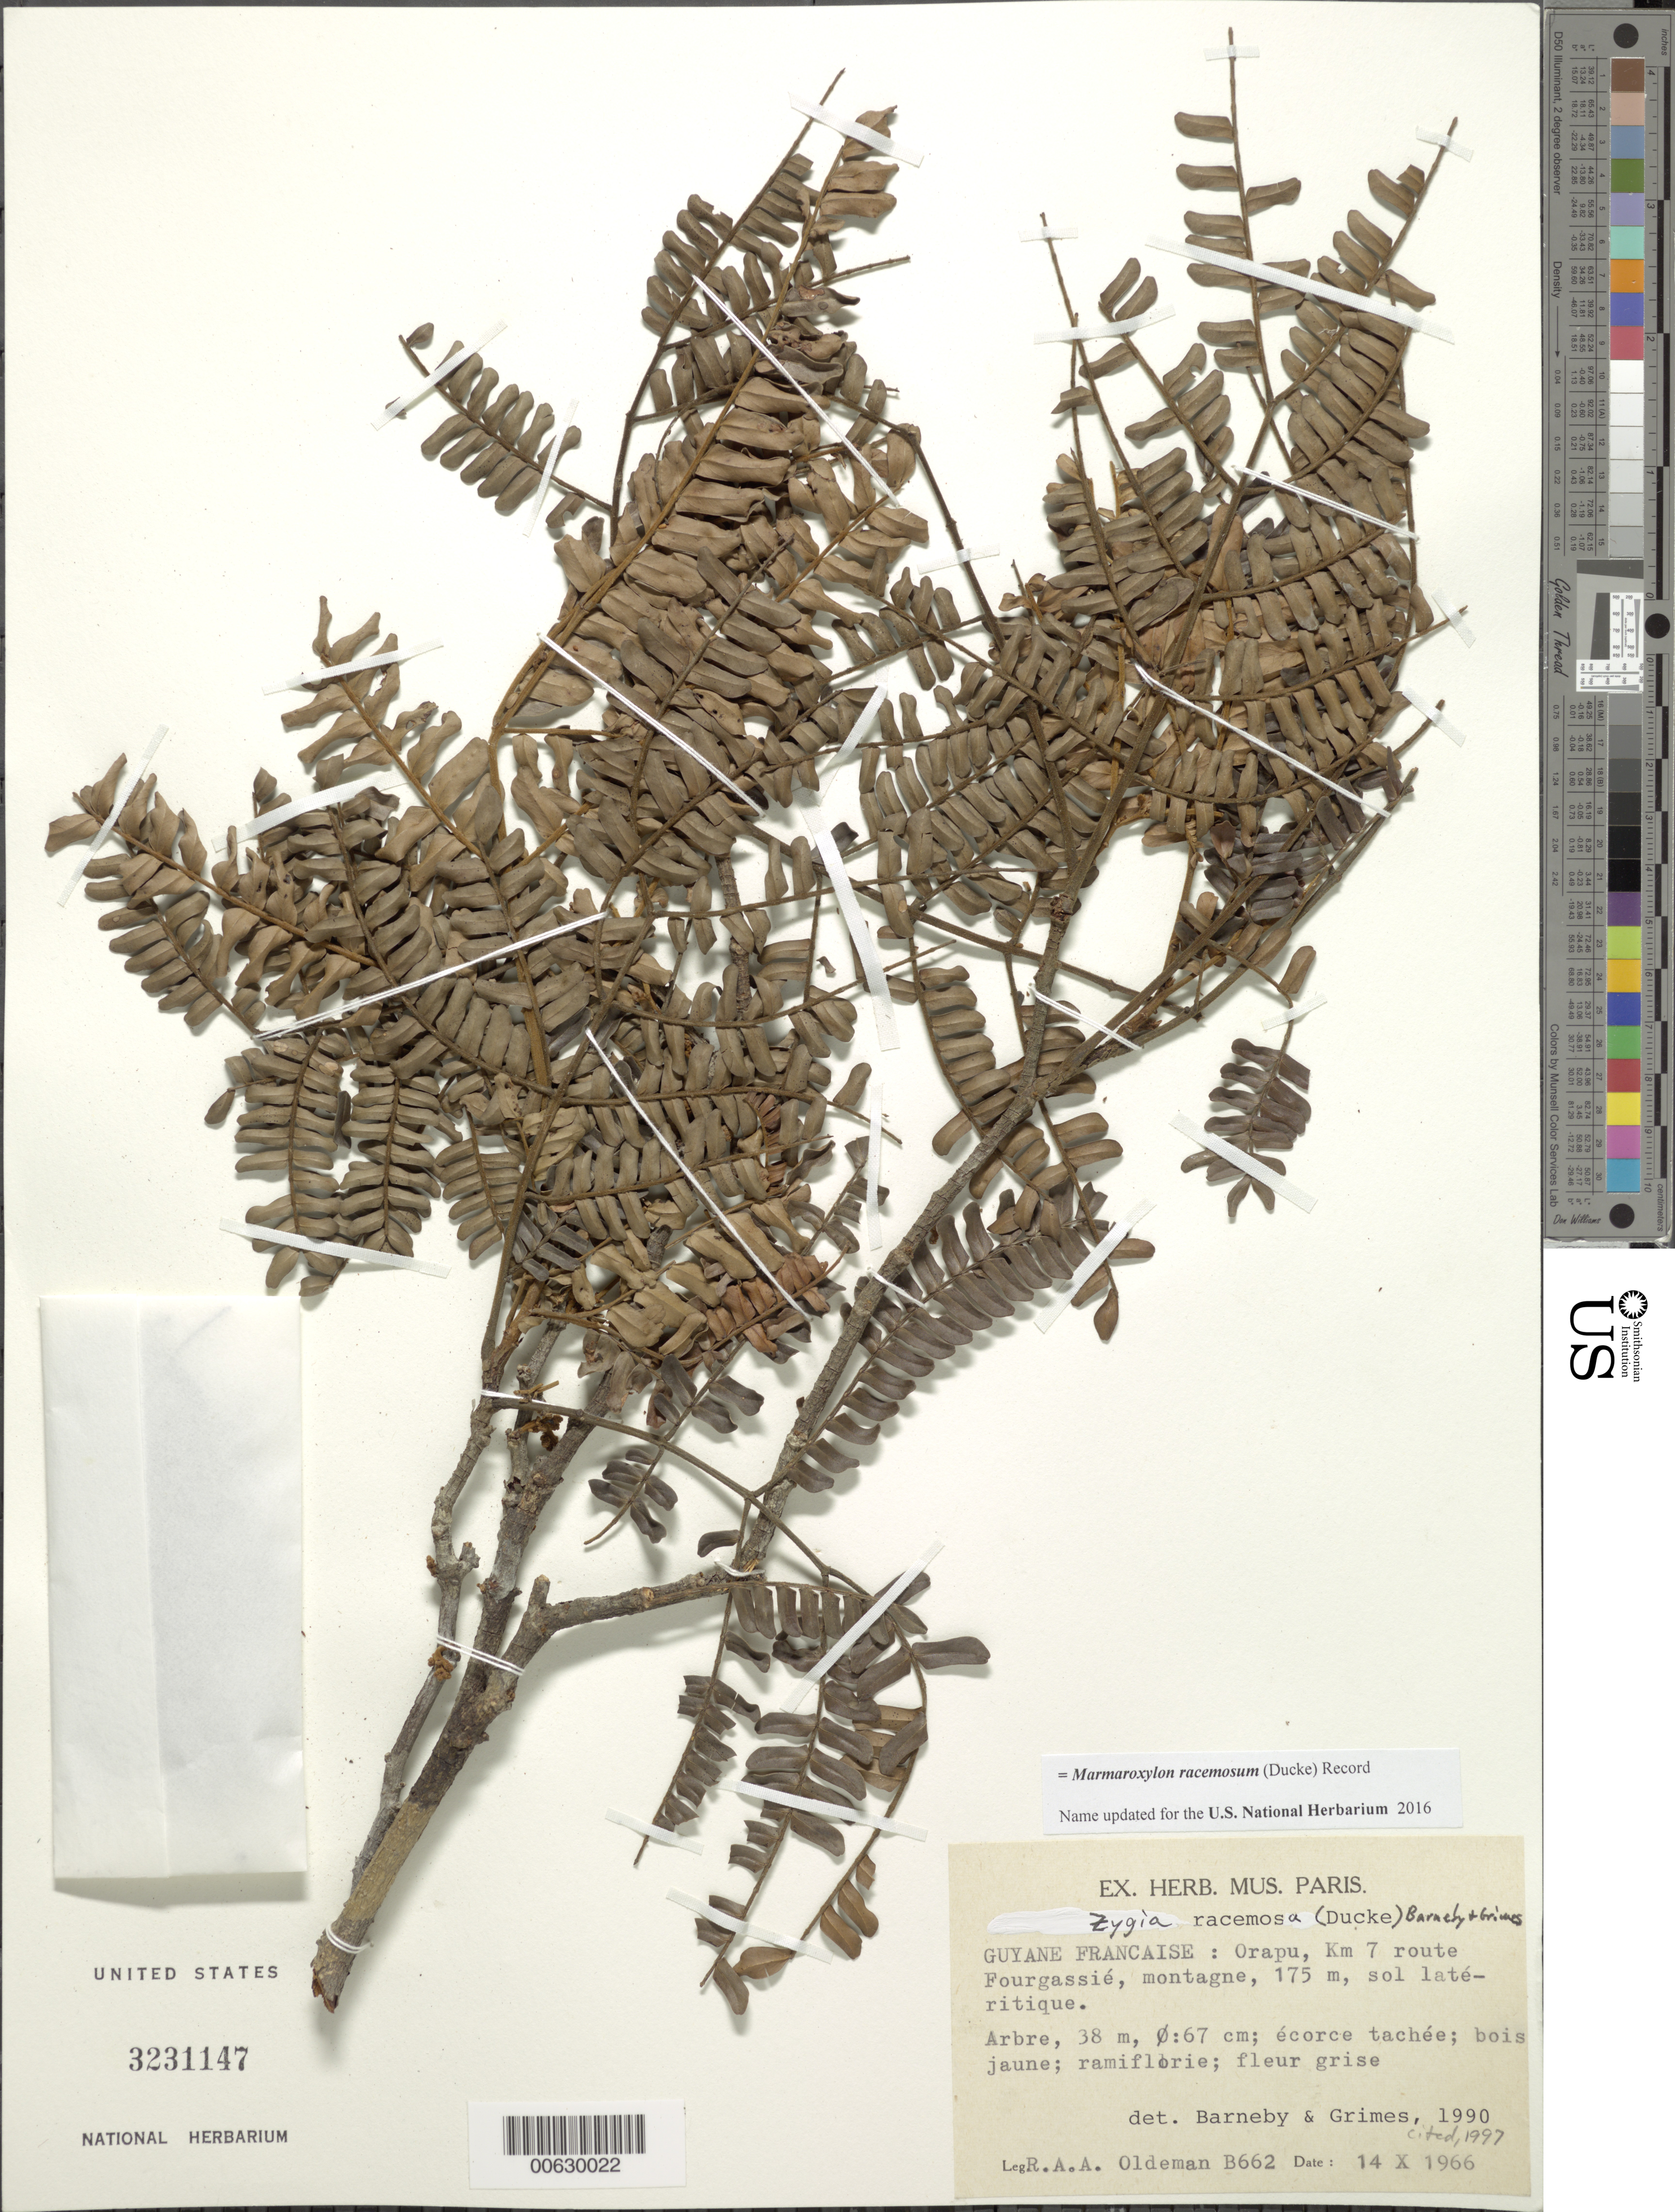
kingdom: Plantae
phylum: Tracheophyta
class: Magnoliopsida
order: Fabales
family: Fabaceae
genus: Zygia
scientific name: Zygia racemosa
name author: (Ducke) Barneby & J.W. Grimes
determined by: Barneby, R. C.; Grimes, J. W.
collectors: R. Oldeman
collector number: B 662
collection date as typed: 14-Oct-66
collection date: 1966-10-14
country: French Guiana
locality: Orapu, km 7 route Fourgassié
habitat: Mountain, lateritic soil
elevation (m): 175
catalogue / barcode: US 3231147